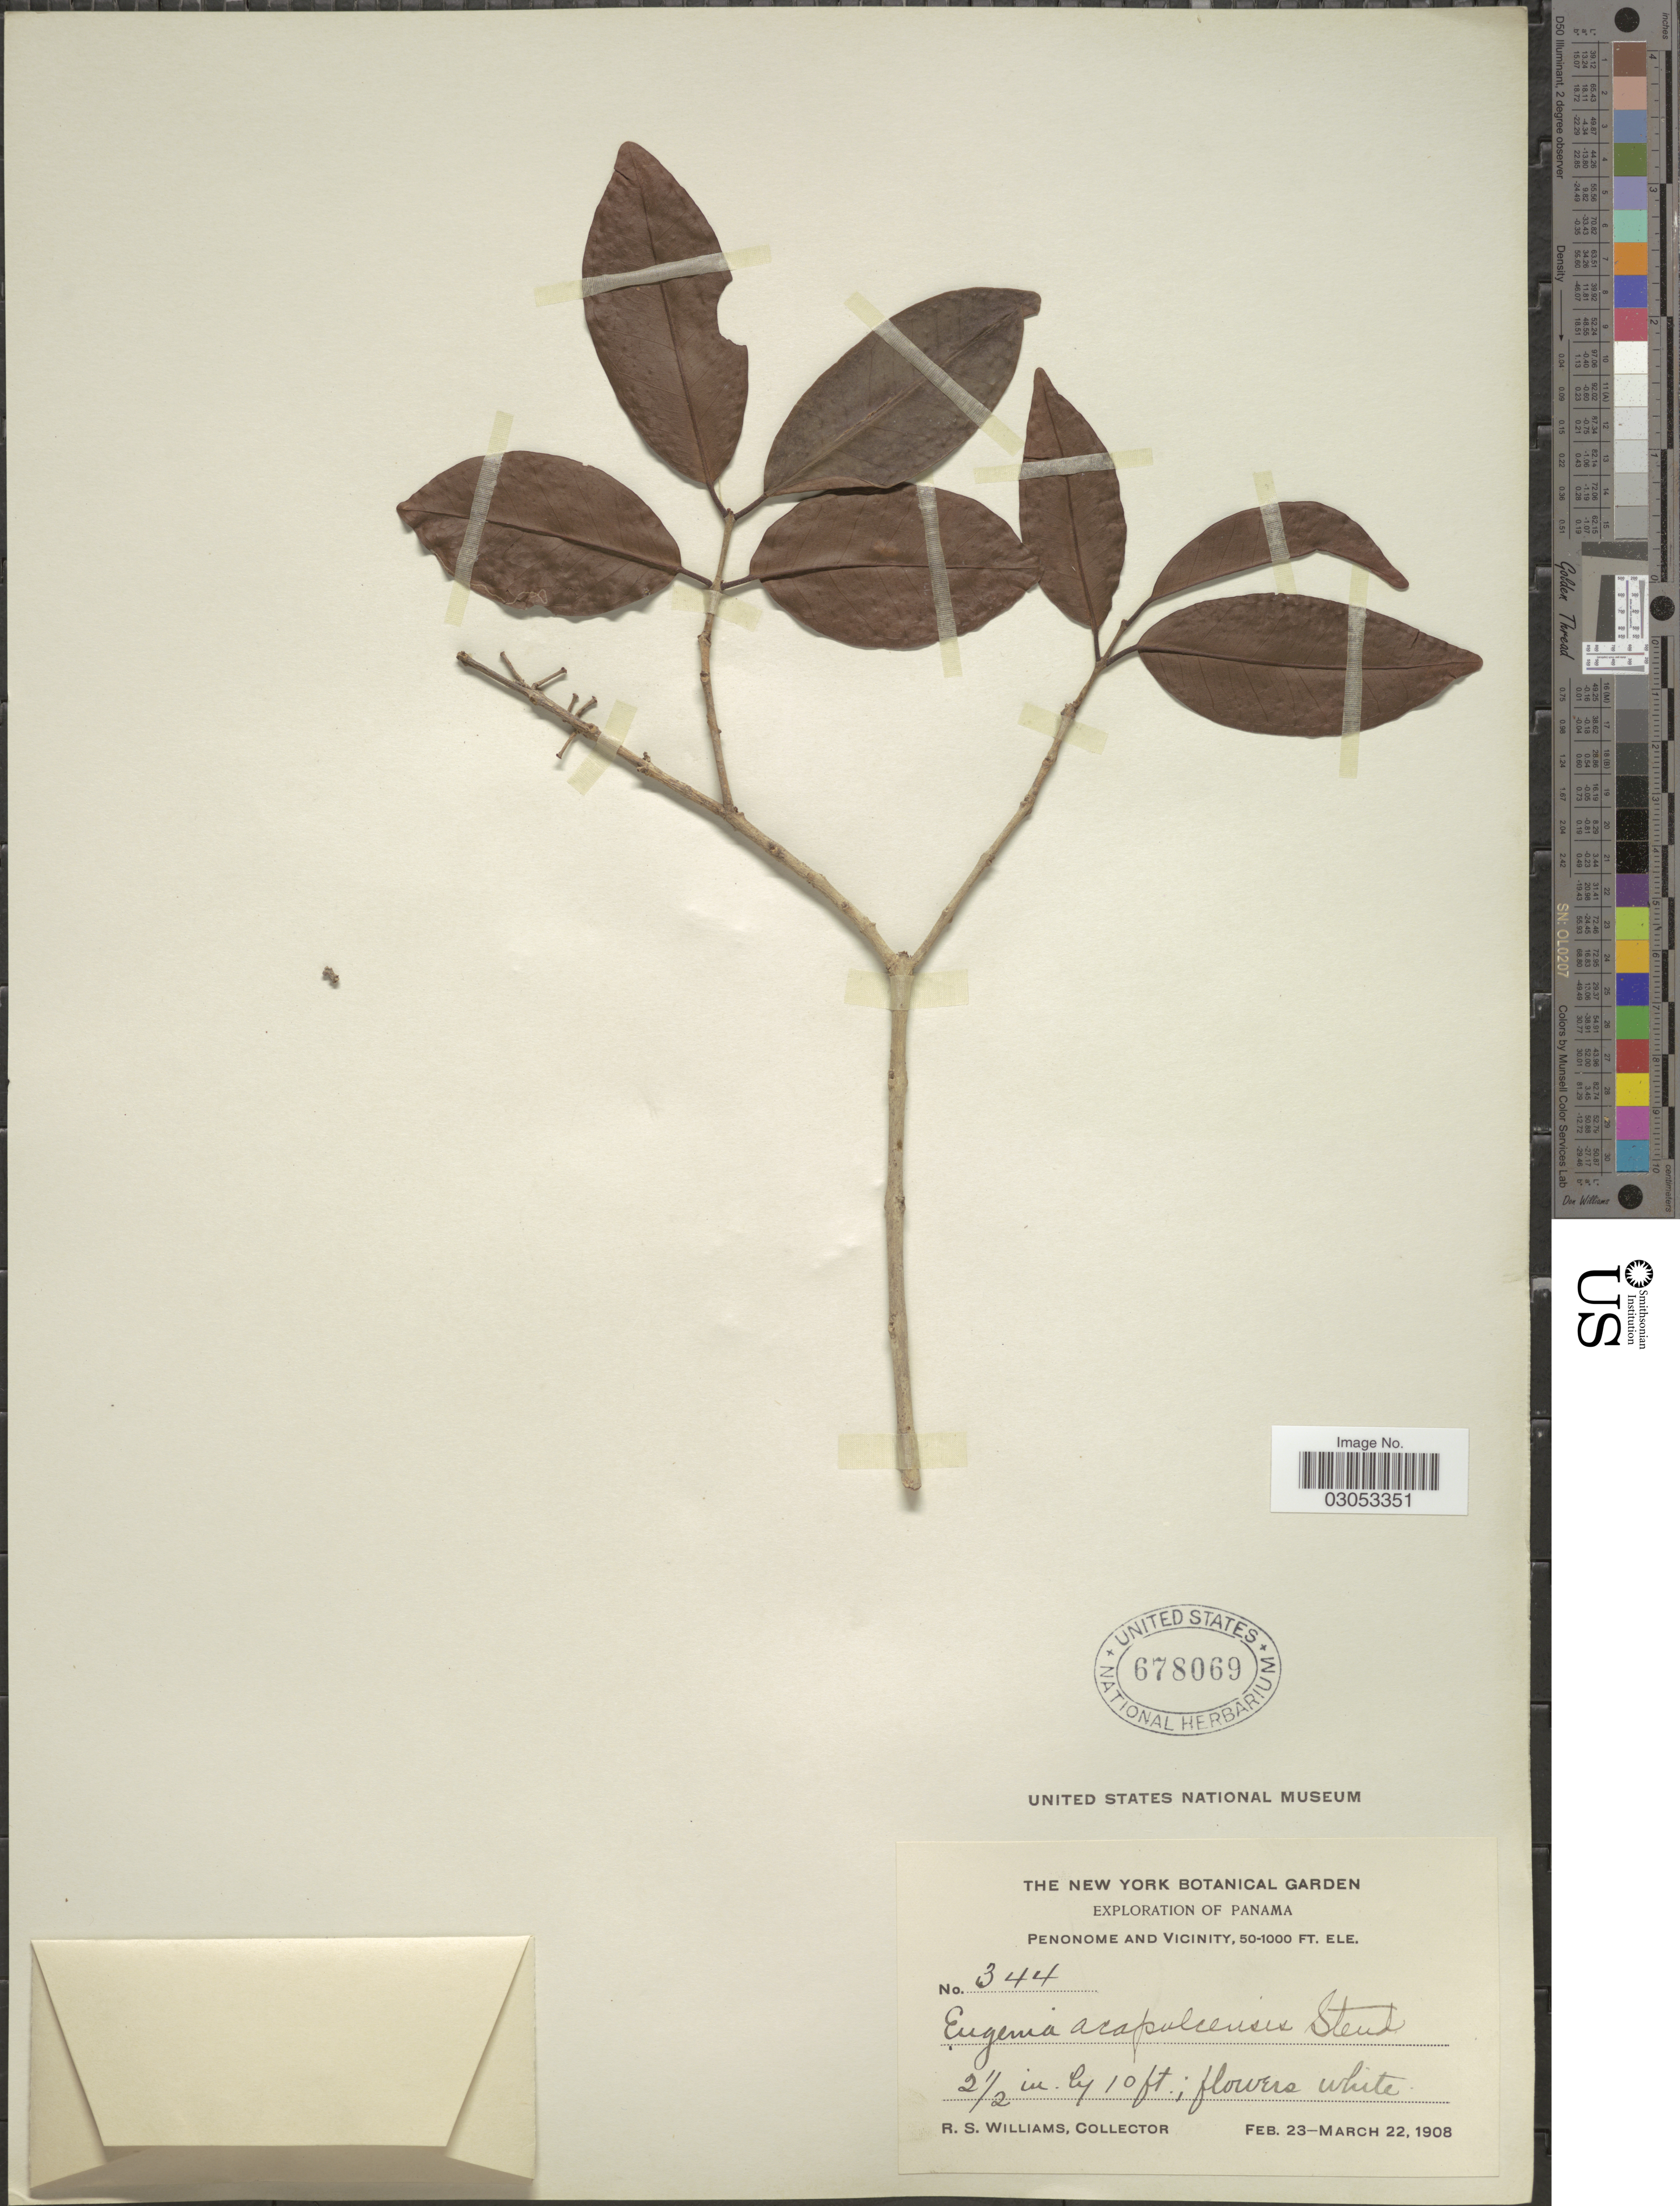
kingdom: Plantae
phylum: Tracheophyta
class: Magnoliopsida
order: Myrtales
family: Myrtaceae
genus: Eugenia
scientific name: Eugenia acapulcensis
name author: Steud.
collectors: R. S. Williams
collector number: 344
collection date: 1908-02-23/1908-03-22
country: Panama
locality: Penonome and Vicinity.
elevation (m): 15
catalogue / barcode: US 678069